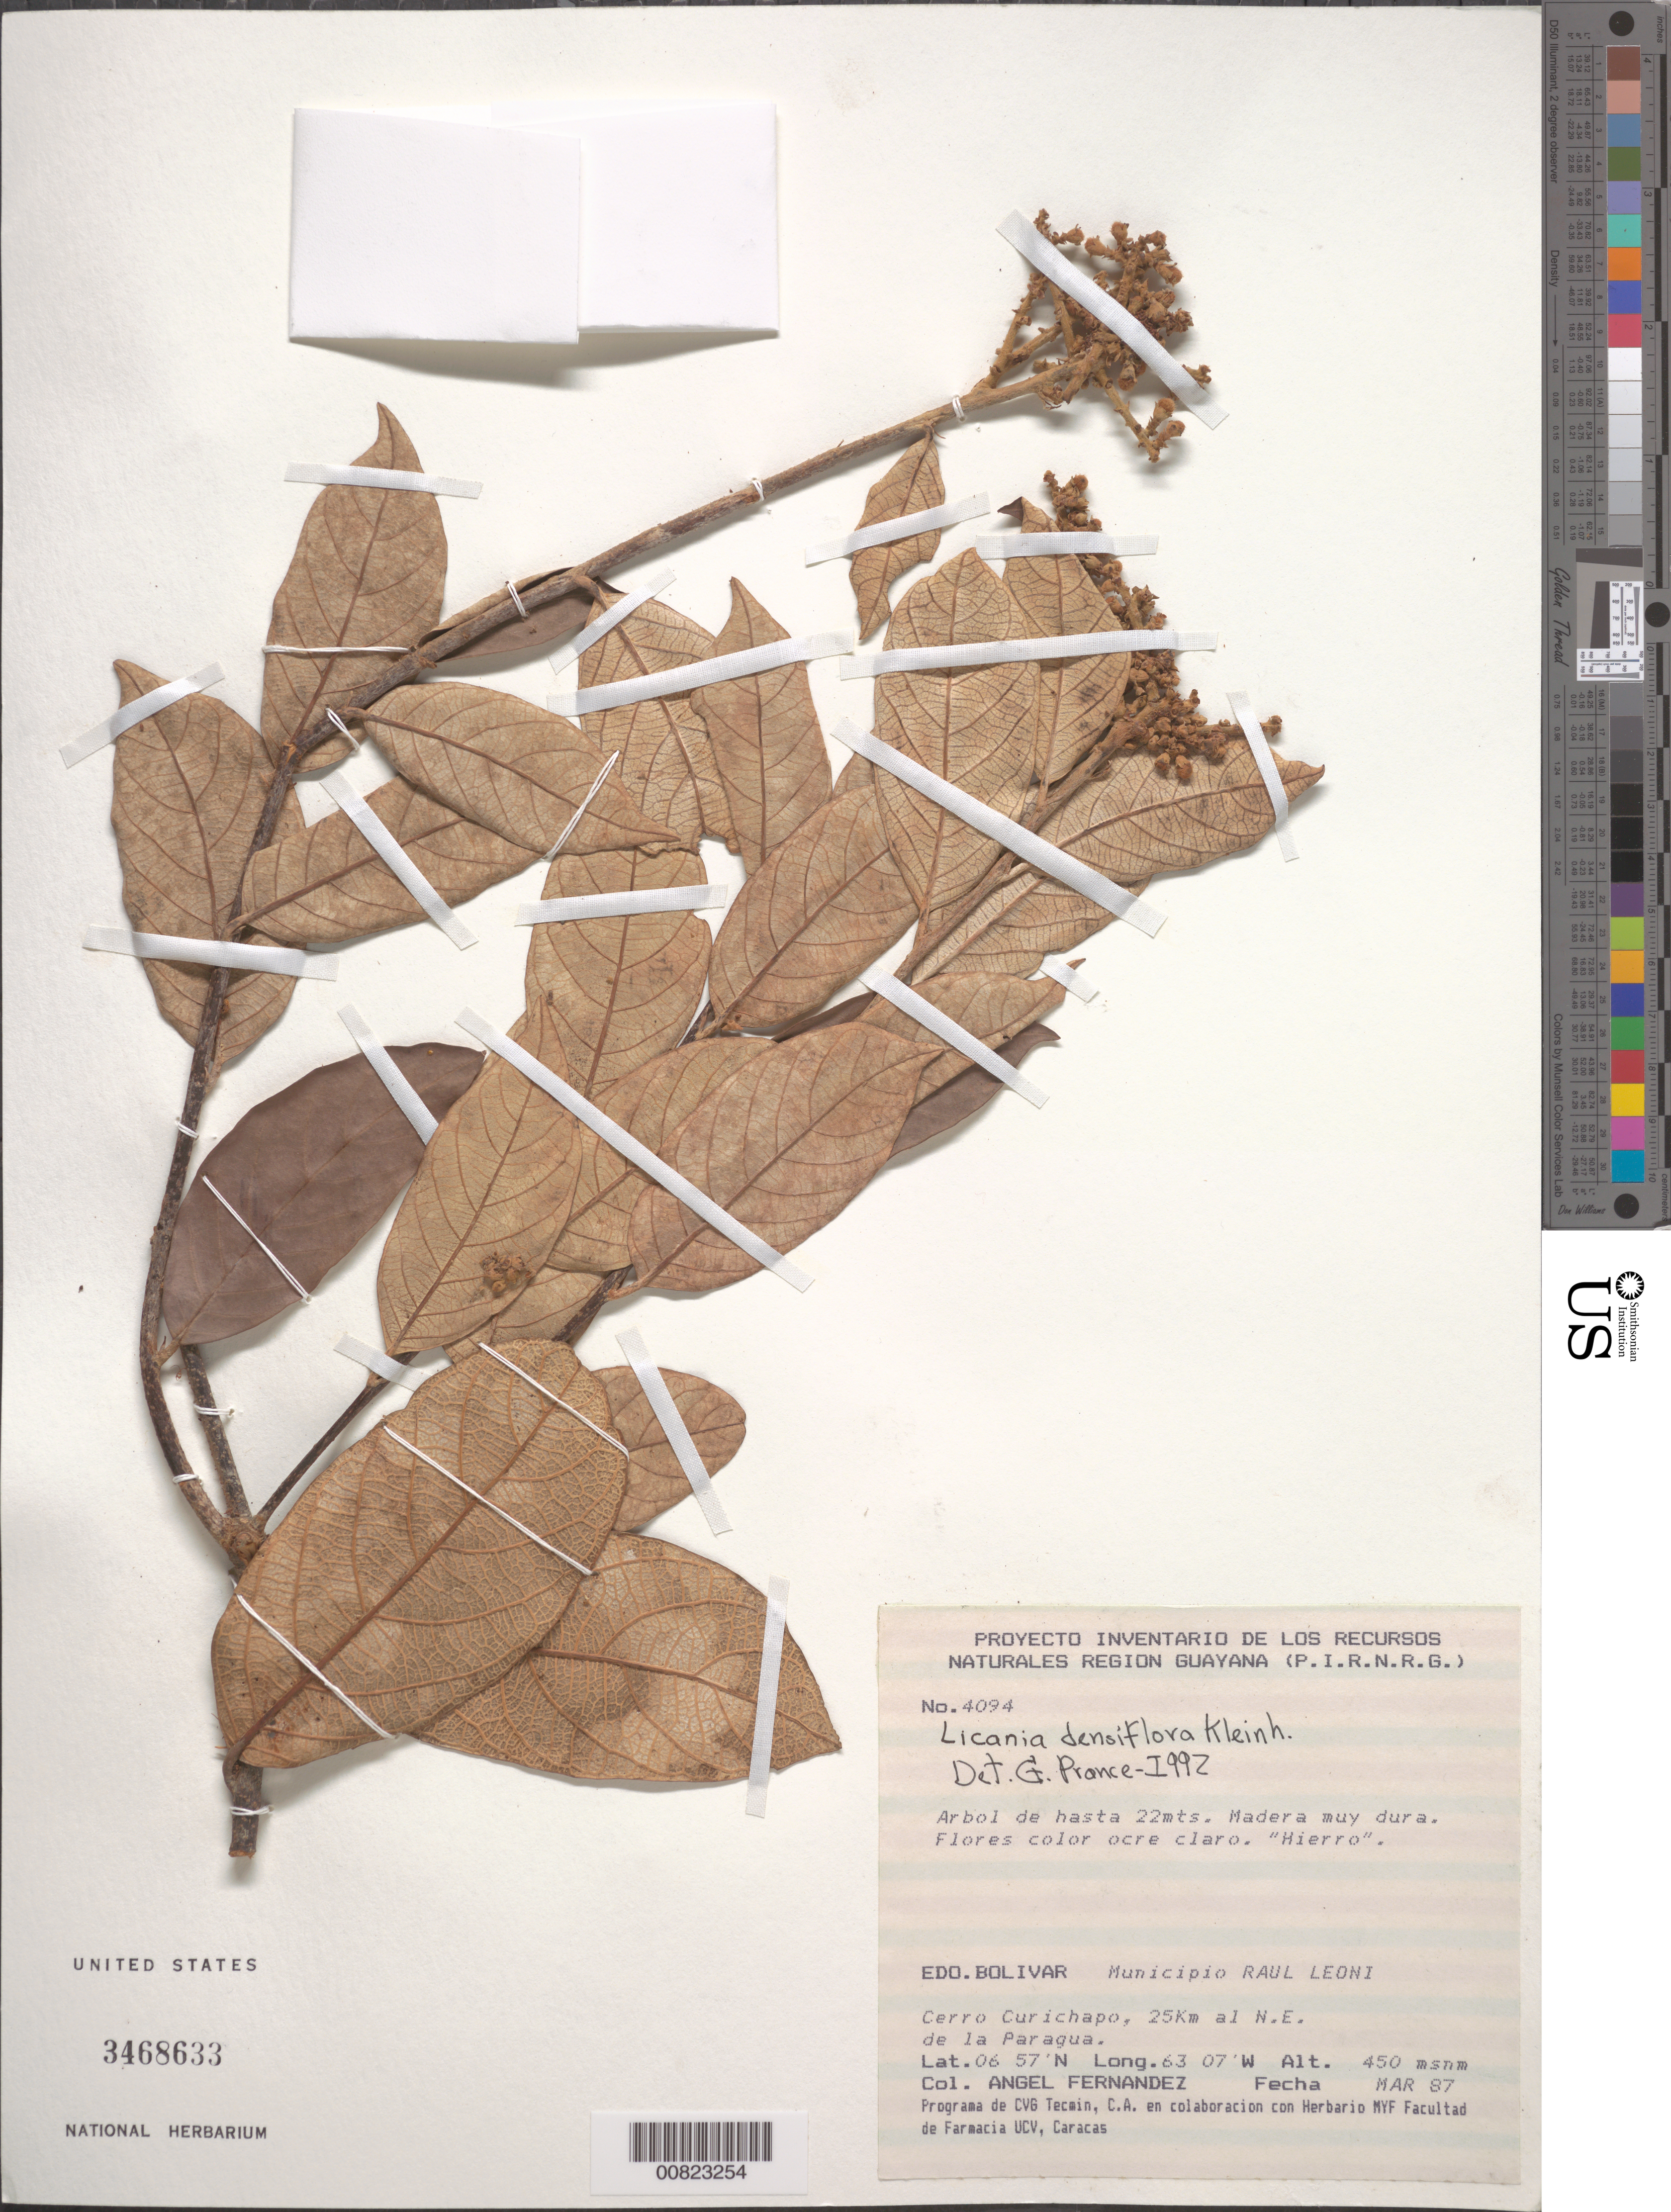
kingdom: Plantae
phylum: Tracheophyta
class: Magnoliopsida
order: Malpighiales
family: Chrysobalanaceae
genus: Licania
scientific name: Licania densiflora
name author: Kleinh.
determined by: Prance, G. T.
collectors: A. Fernández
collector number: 4094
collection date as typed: Mar-87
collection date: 1987-03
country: Venezuela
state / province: Bolívar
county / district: Angostura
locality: Mun. Raúl Leoni [=Angostura], Cerro Curichapa, 25 km al NE de la Paragua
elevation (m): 450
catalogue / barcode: US 3468633